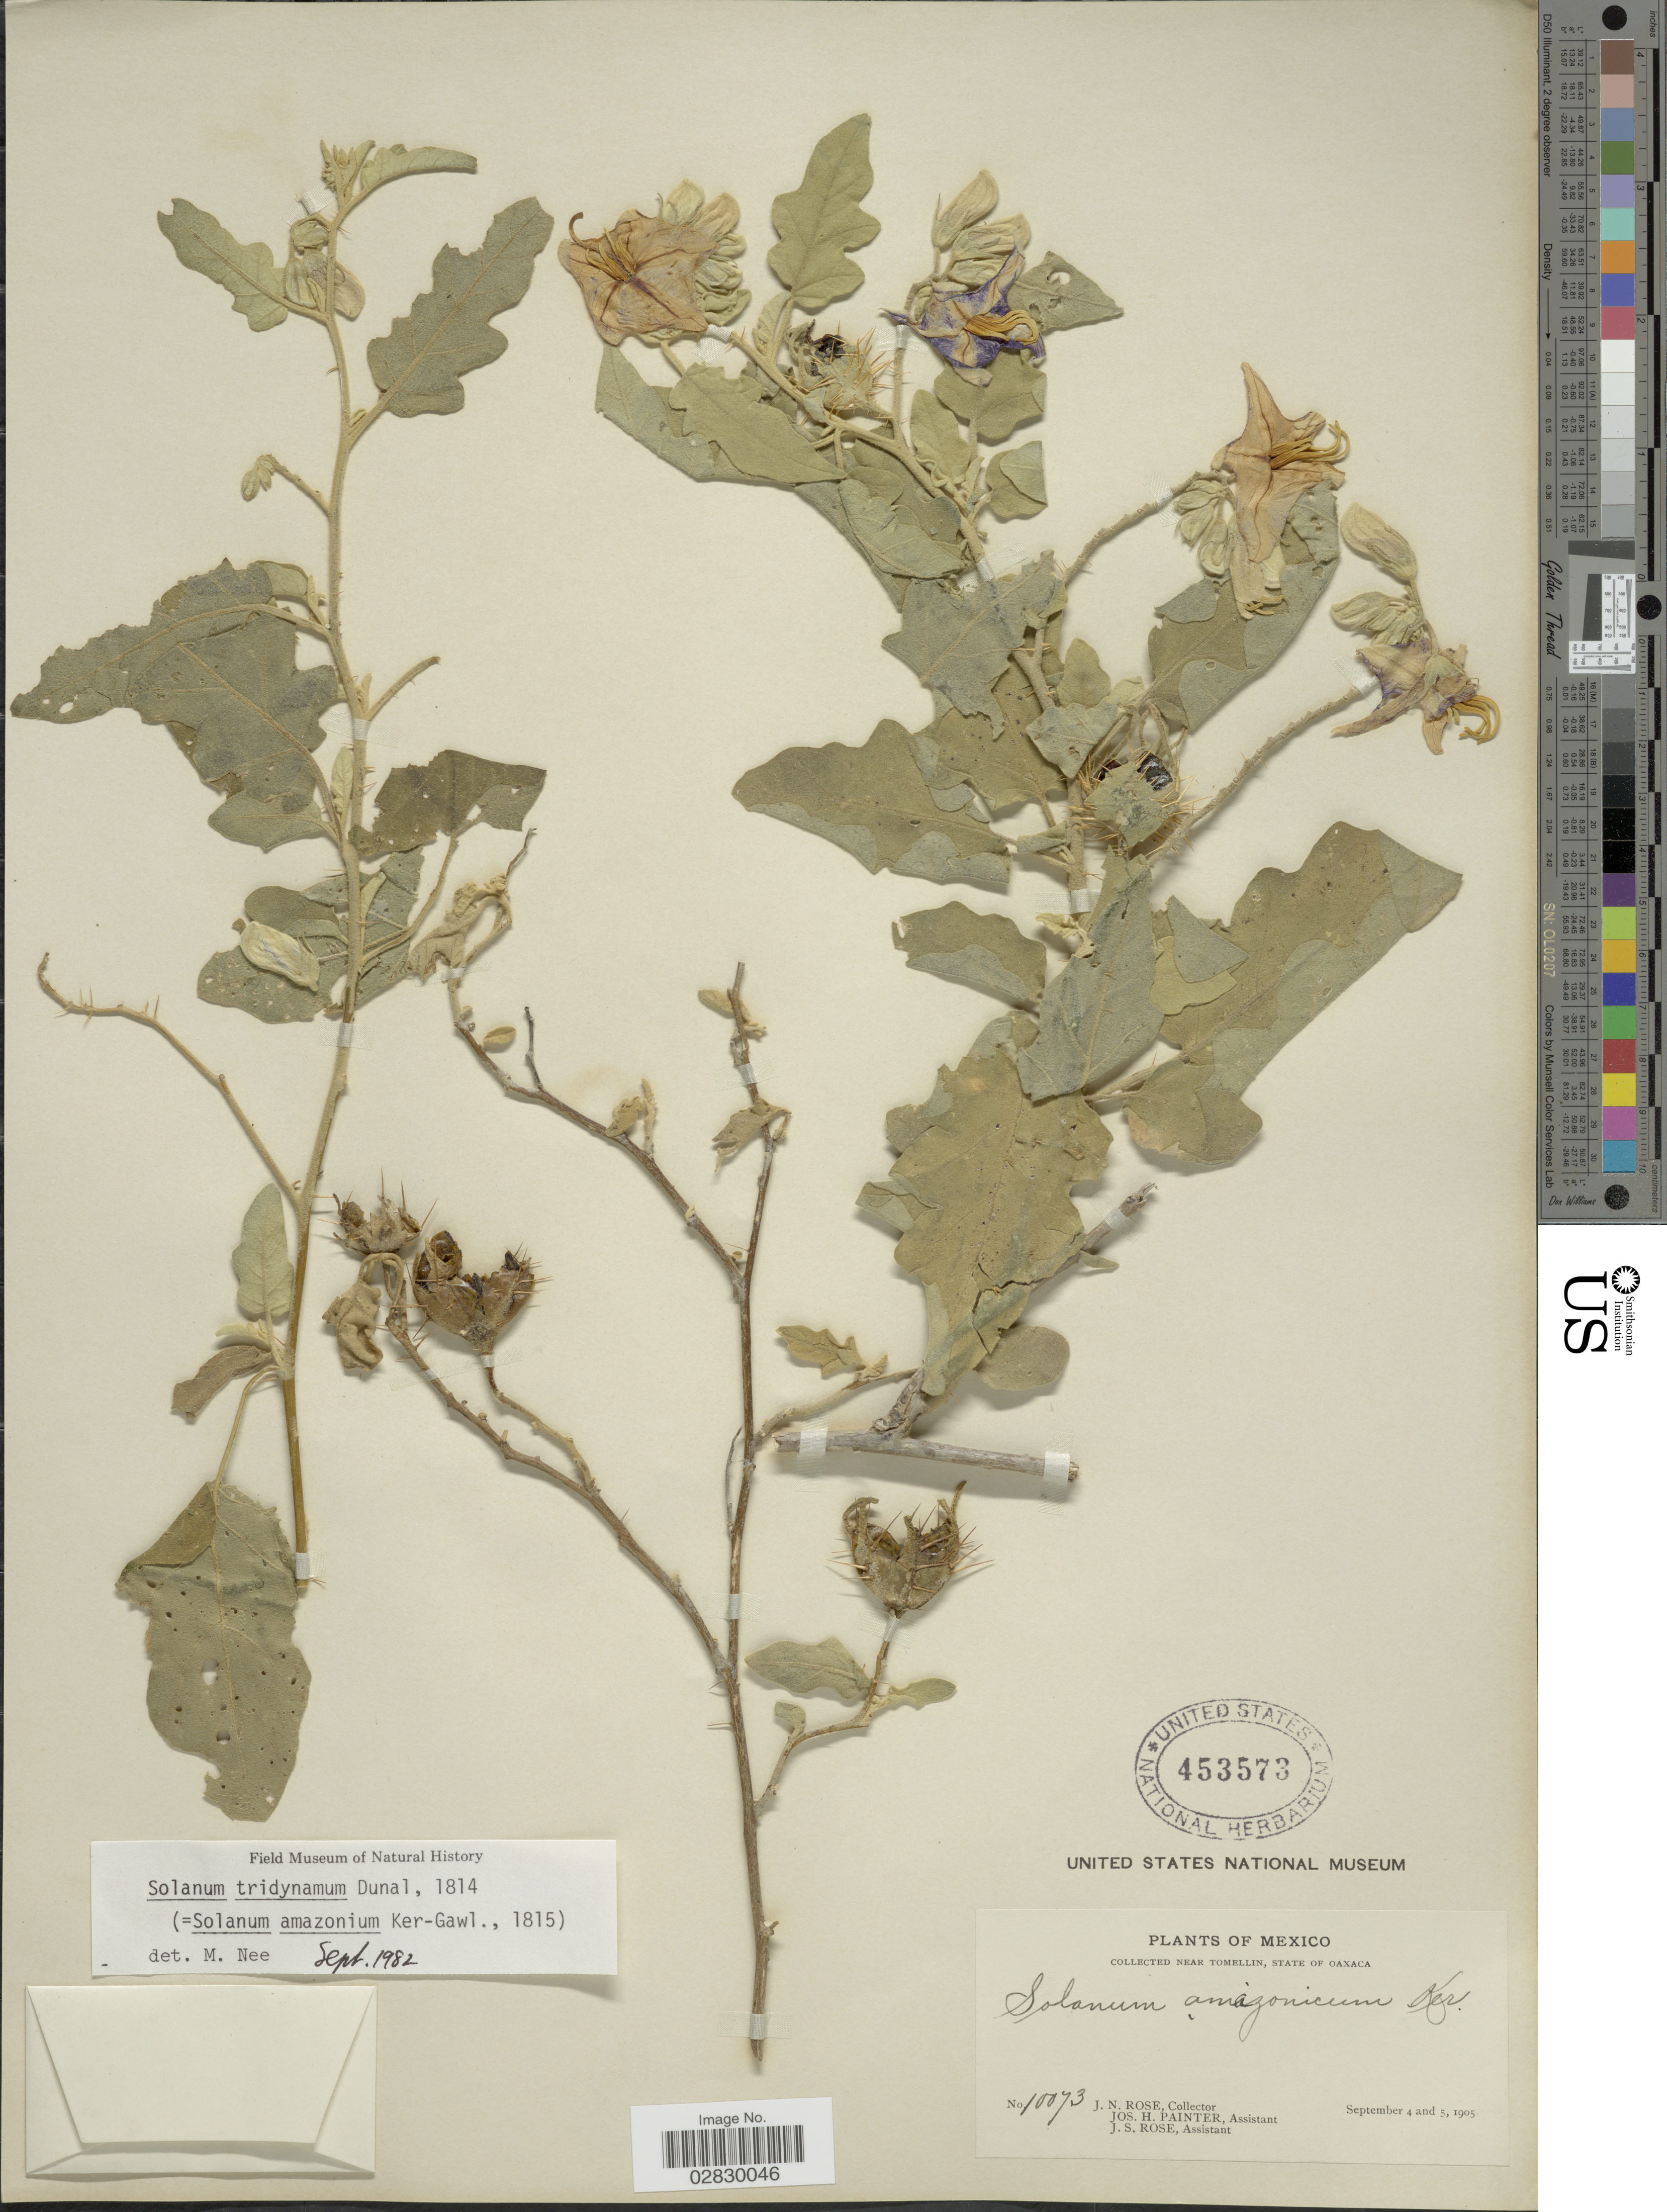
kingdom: Plantae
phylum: Tracheophyta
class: Magnoliopsida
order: Solanales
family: Solanaceae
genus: Solanum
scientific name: Solanum houstonii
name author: Dunal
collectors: J. N. Rose, J. H. Painter & J. S. Rose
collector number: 10073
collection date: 1905-09-04/1905-09-05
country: Mexico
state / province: Oaxaca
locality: Near Tomellin.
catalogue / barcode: US 453573